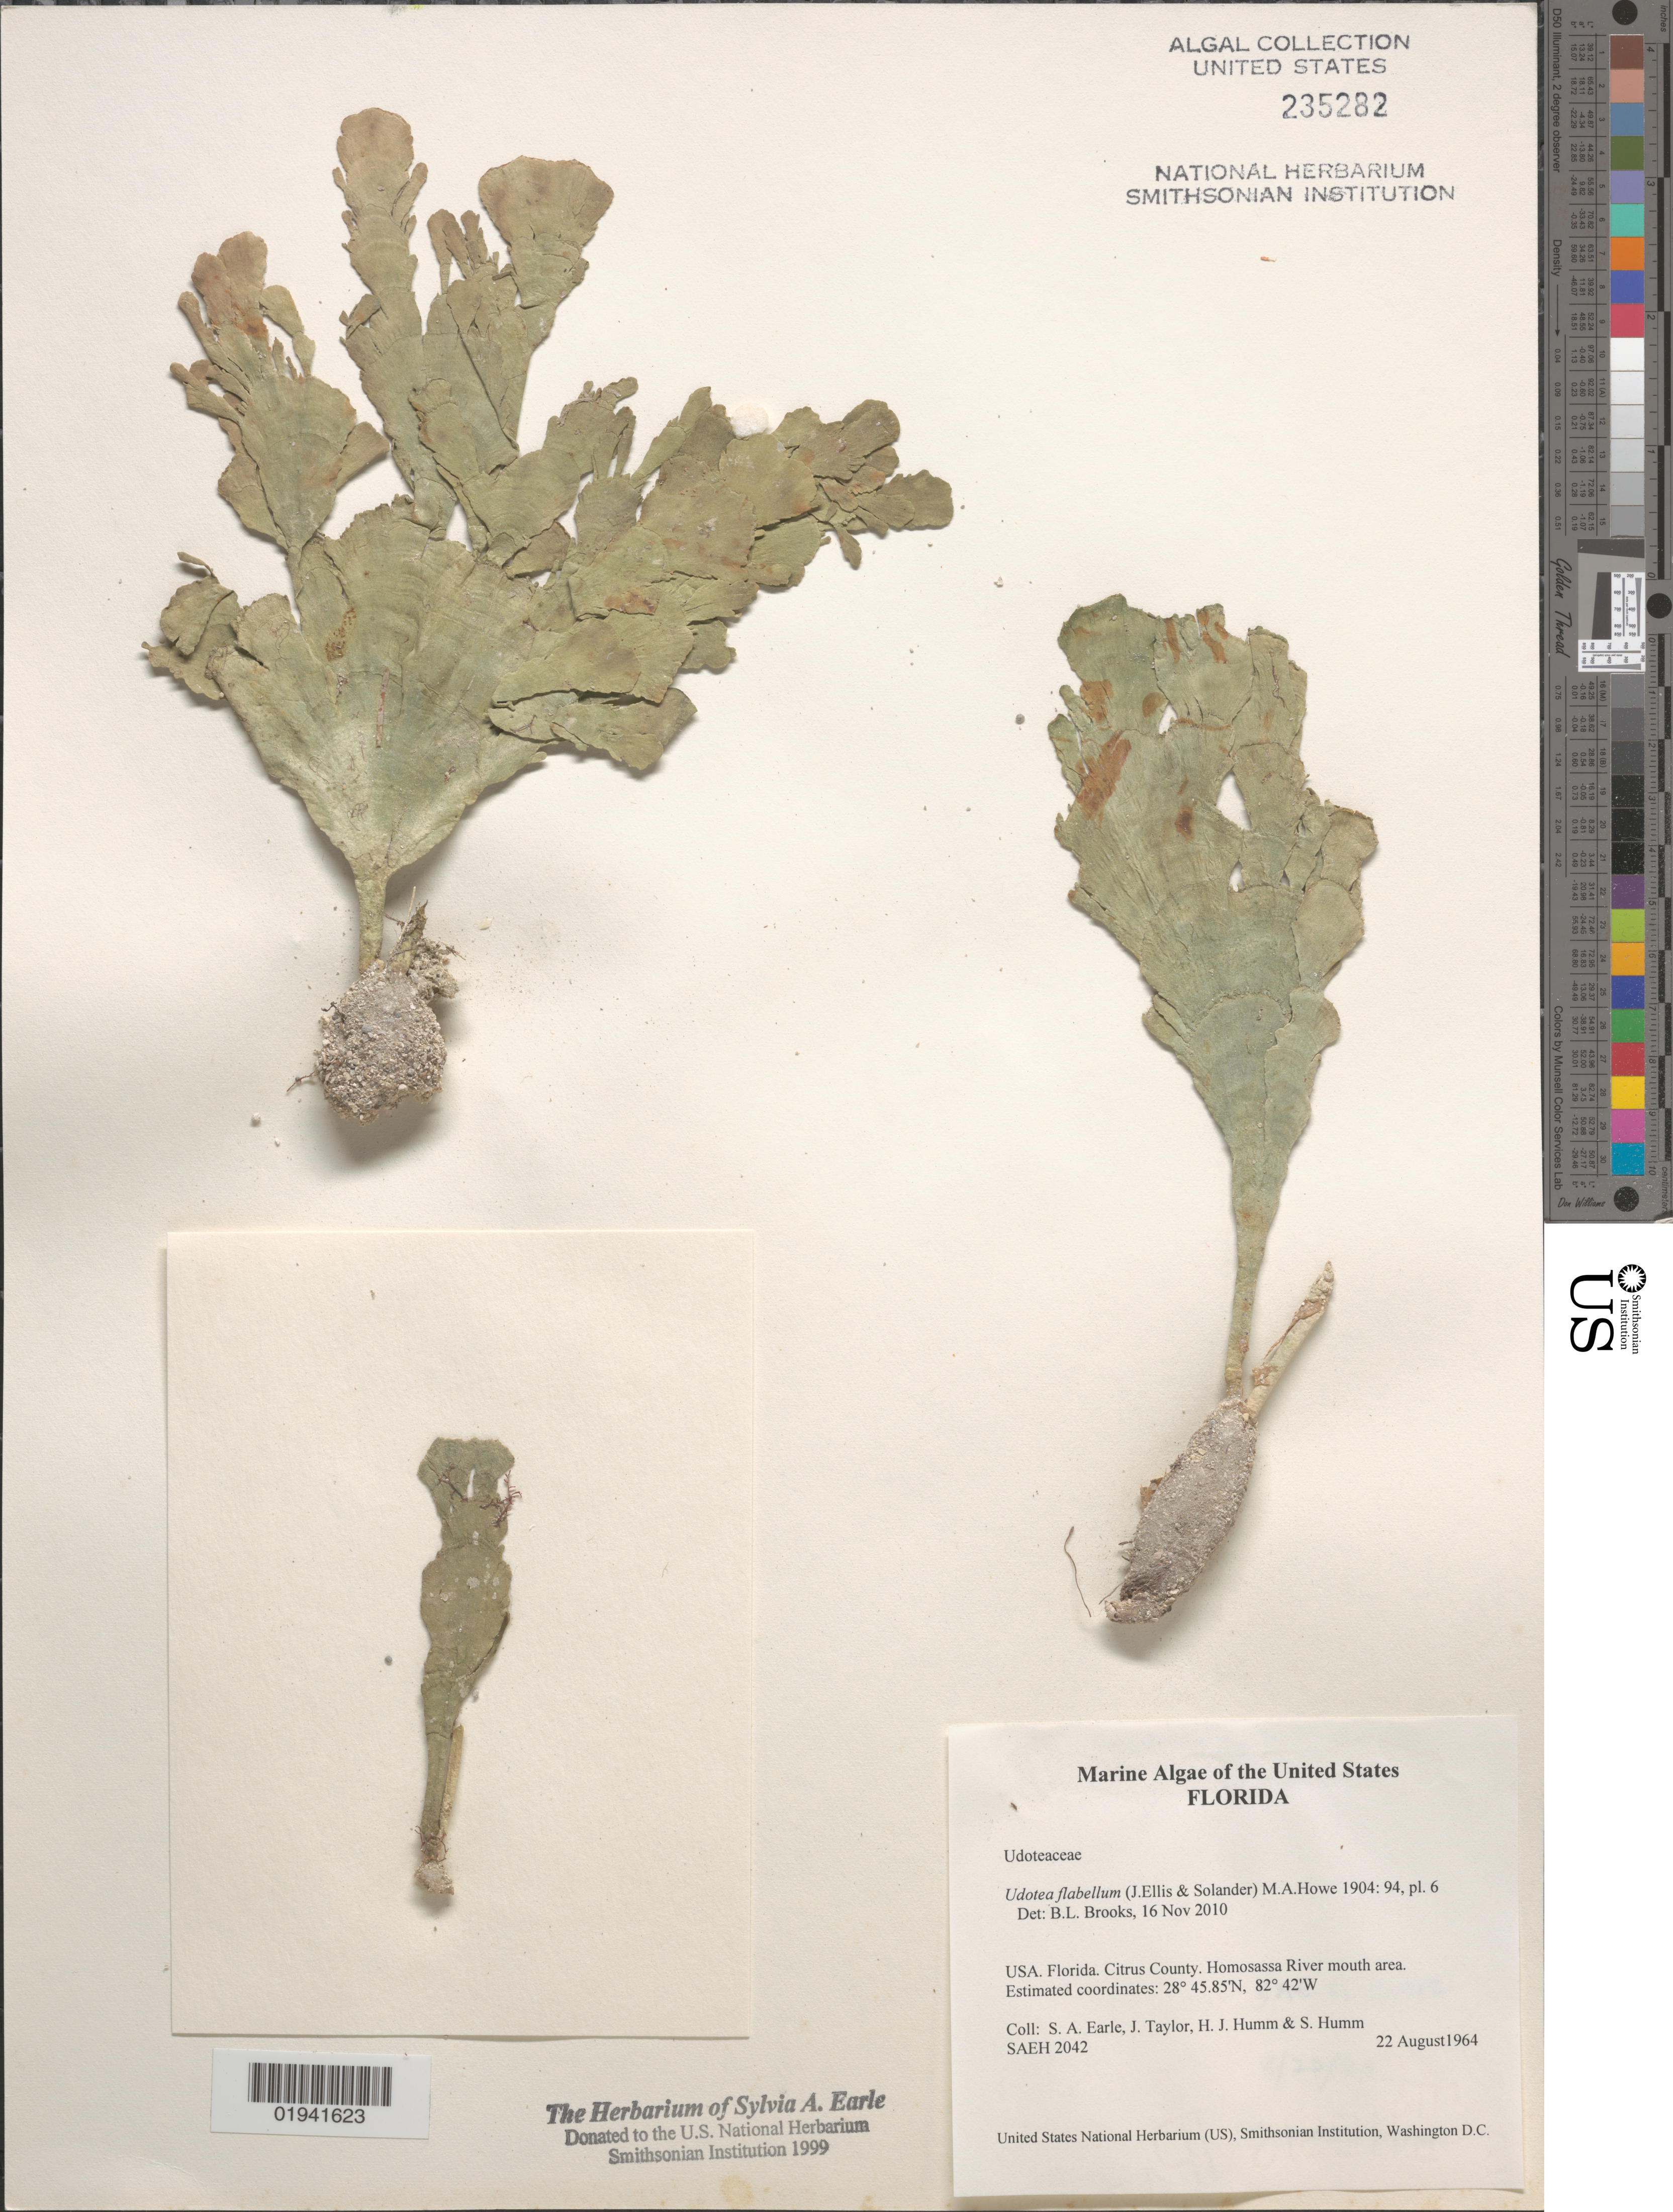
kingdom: Plantae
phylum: Chlorophyta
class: Ulvophyceae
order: Bryopsidales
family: Udoteaceae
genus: Udotea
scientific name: Udotea flabellum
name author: (J. Ellis & Sol.) M. Howe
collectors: S. A. Earle, J. Taylor, H. J. Humm & S. Humm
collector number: SAEH2042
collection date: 1964-08-22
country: United States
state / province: Florida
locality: Citrus County. Homosassa River mouth area.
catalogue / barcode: US 235282